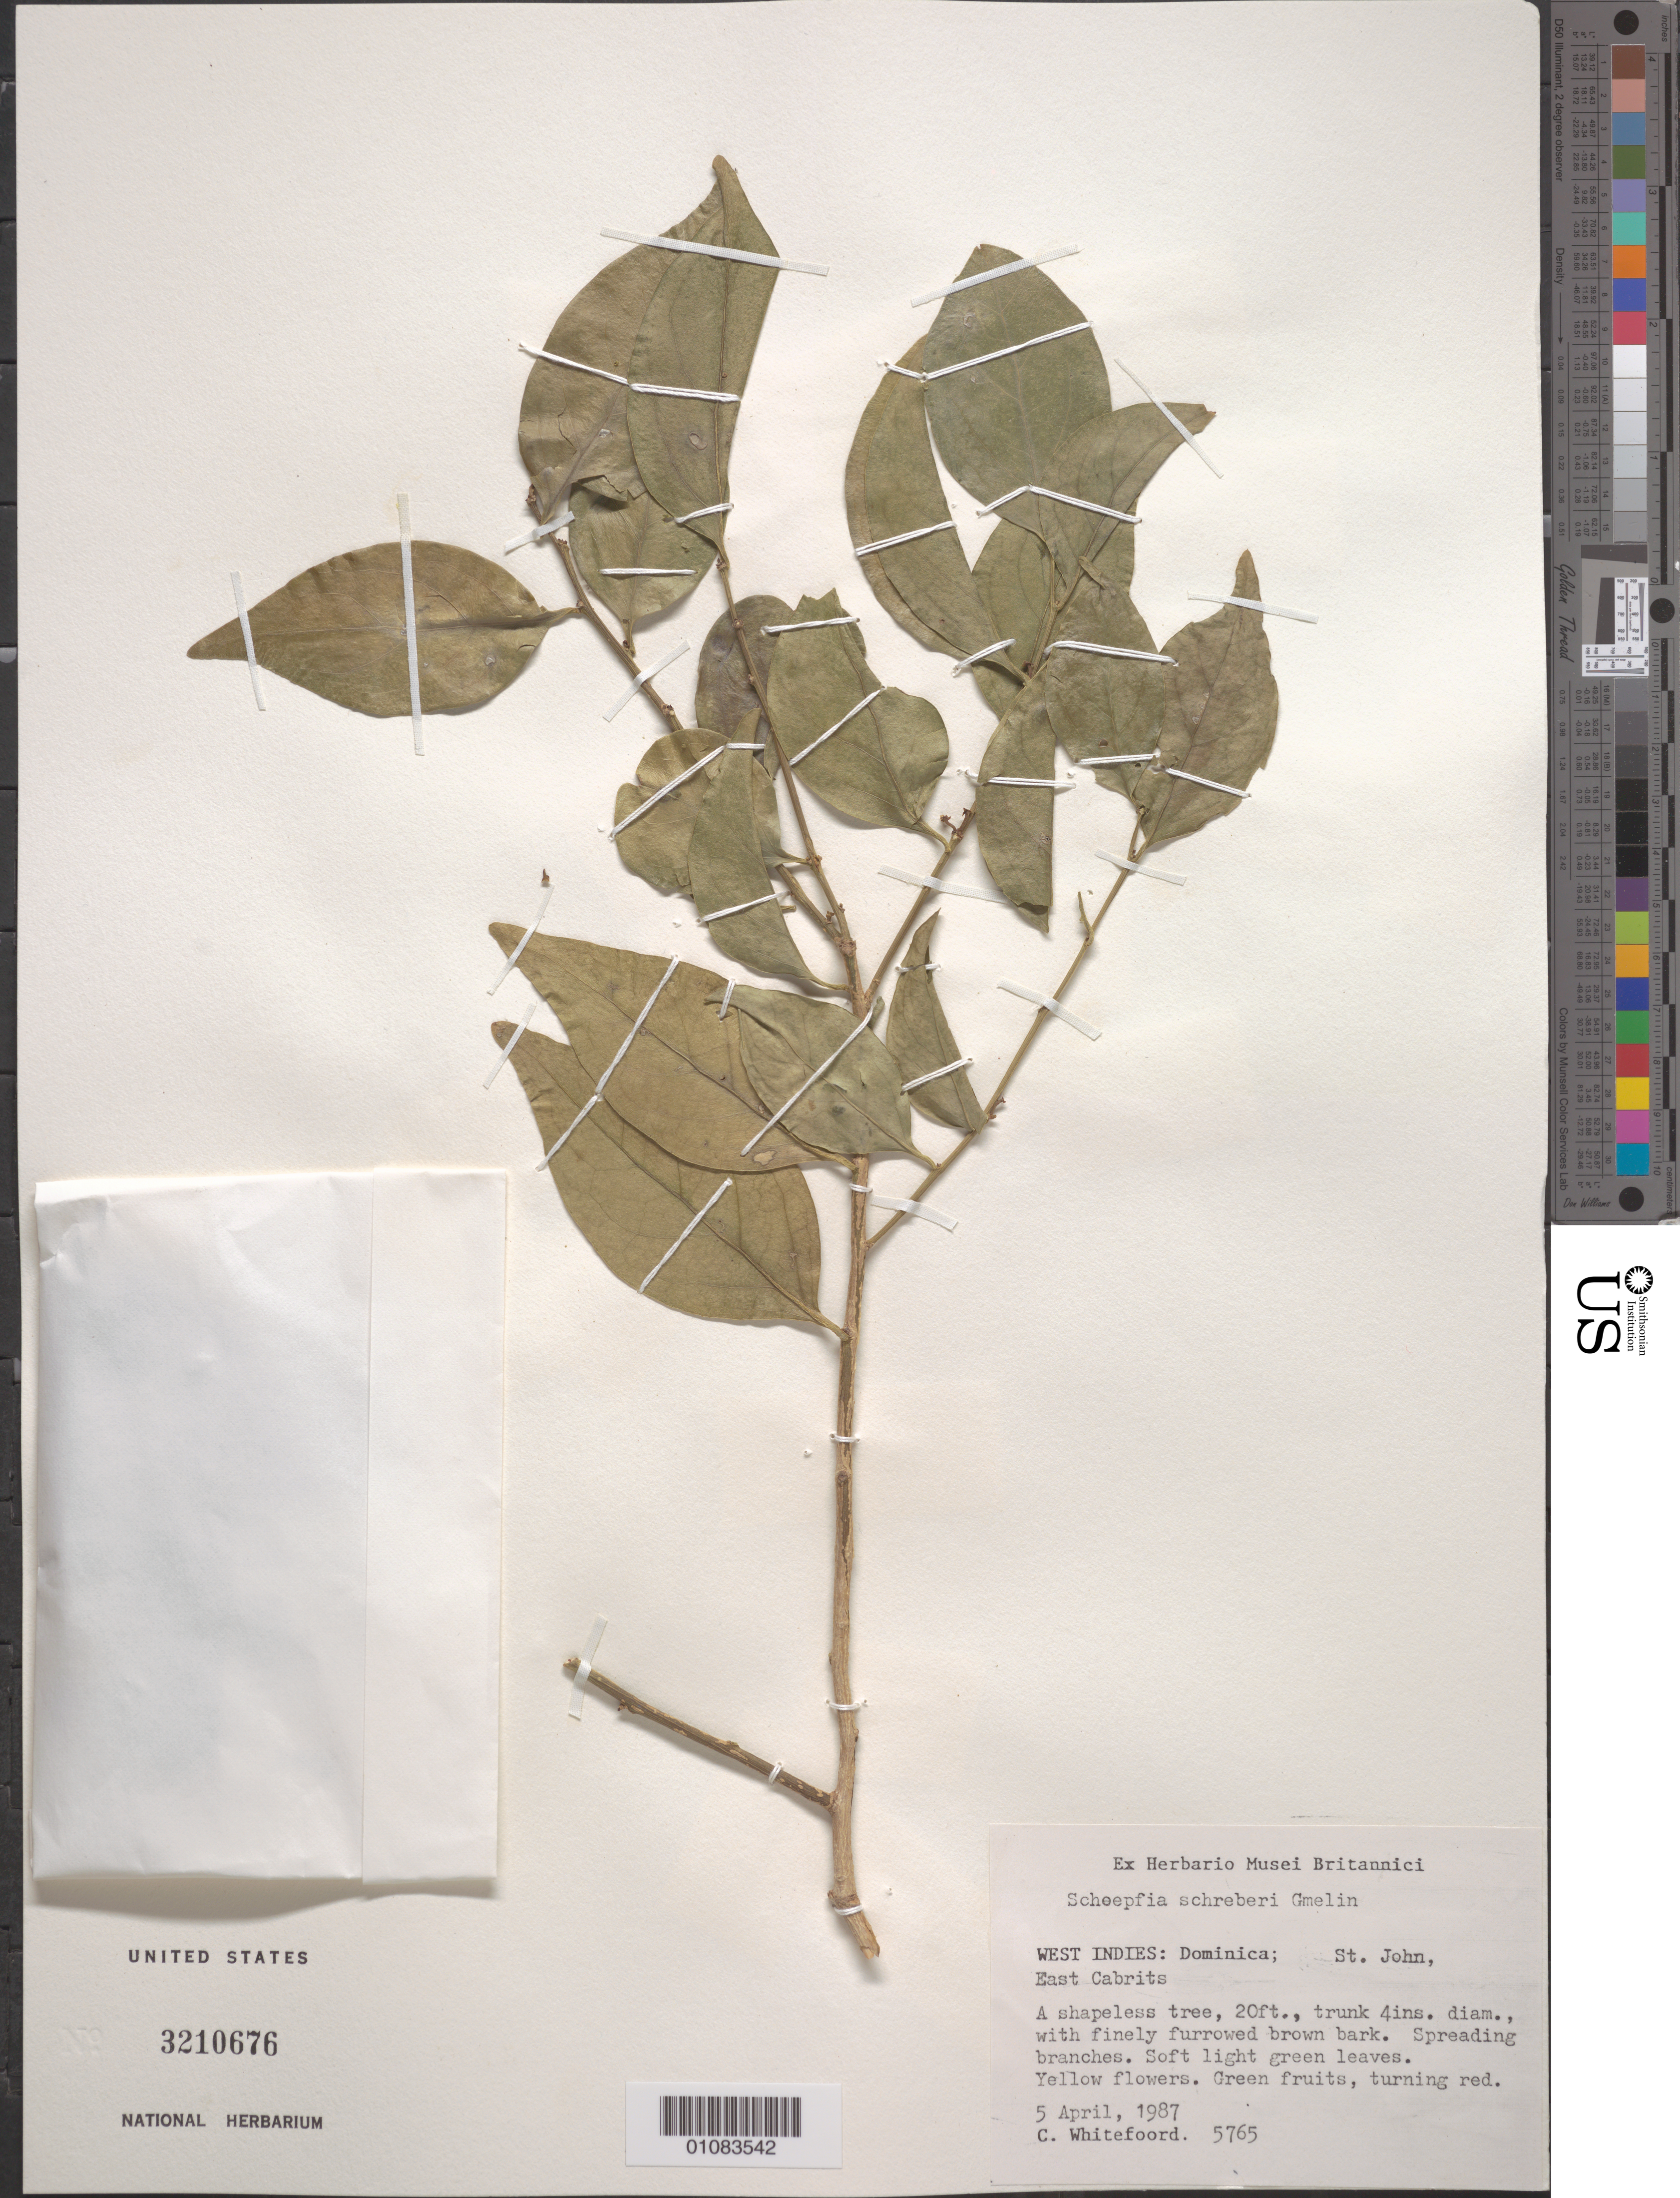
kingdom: Plantae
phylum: Tracheophyta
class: Magnoliopsida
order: Santalales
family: Schoepfiaceae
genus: Schoepfia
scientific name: Schoepfia schreberi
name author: J.F. Gmel.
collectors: C. Whitefoord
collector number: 5765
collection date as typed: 05 Apr 1987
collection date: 1987-04-05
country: Dominica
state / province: St. John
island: Dominica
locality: East Cabrits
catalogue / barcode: US 3210676